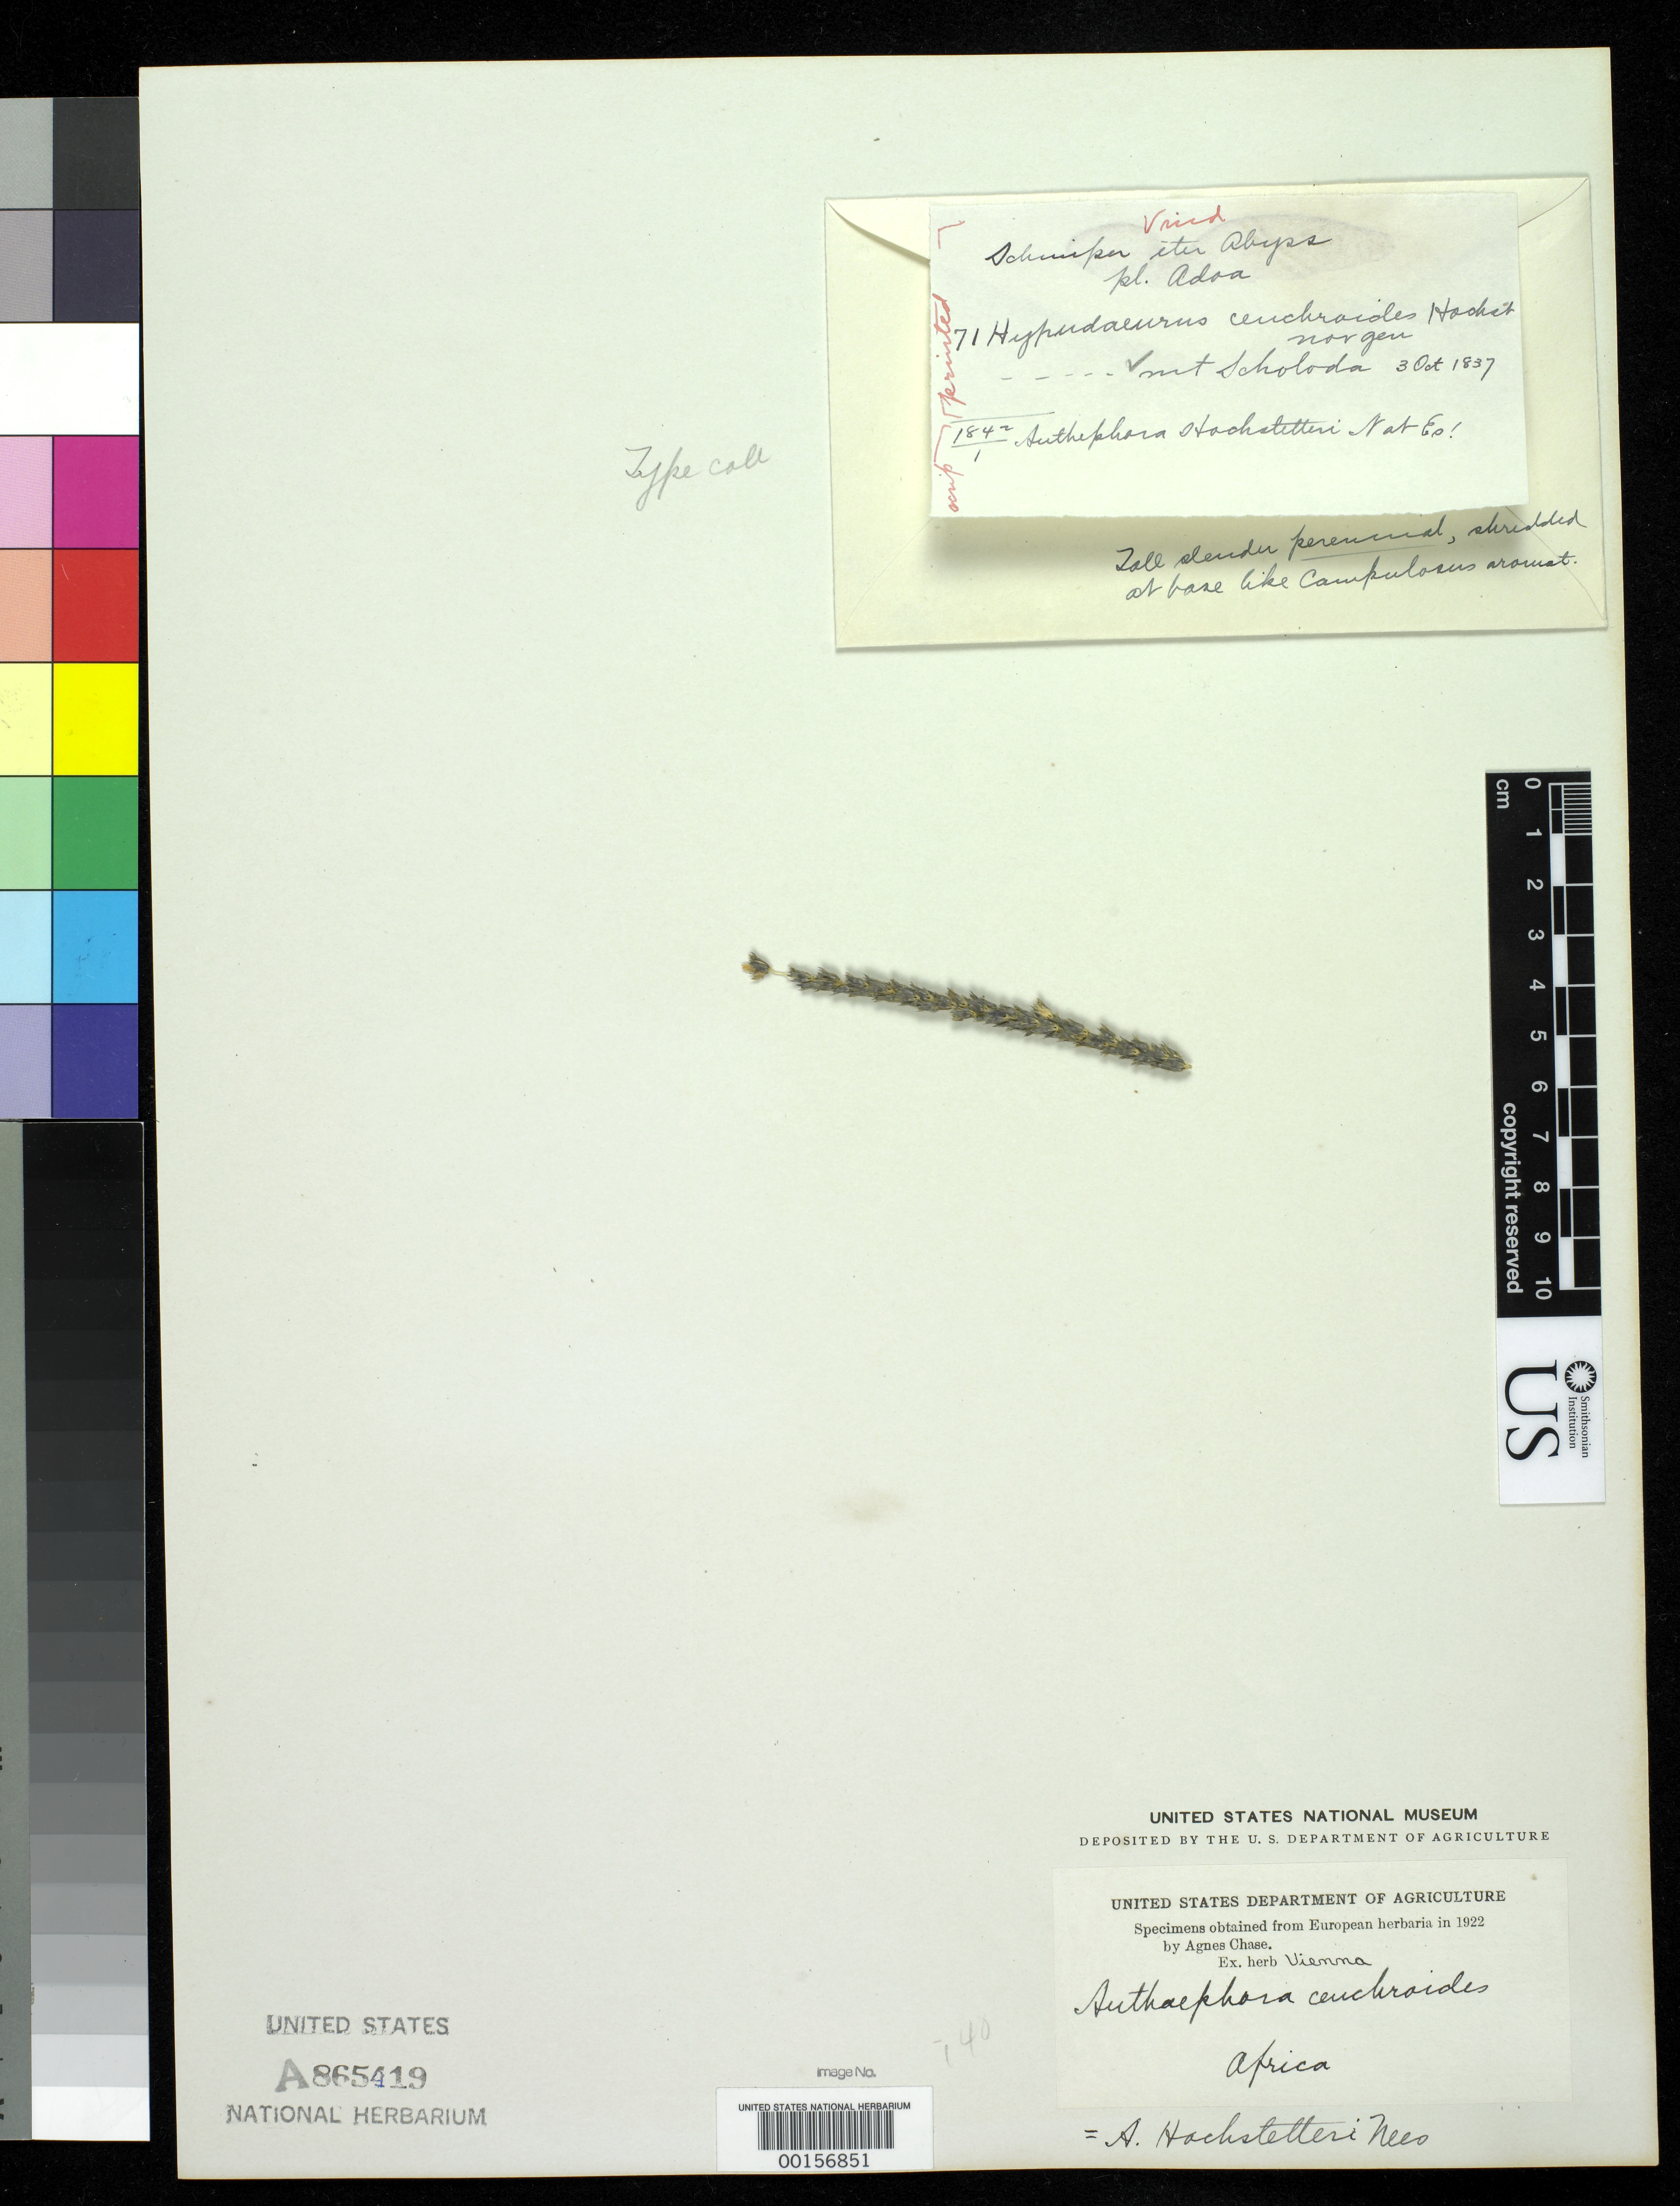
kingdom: Plantae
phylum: Tracheophyta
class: Liliopsida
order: Poales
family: Poaceae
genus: Anthephora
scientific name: Anthephora hochstetteri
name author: Nees ex Hochst.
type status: Type Fragment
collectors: G. W. Schimper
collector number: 71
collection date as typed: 03 Oct 1837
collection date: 1837-10-03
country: Ethiopia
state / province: Tigray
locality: Montis Scholoda.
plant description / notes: Currently accepted name as cited by W.D. Clayton & S.A. Renvoize in Fl. Trop. E. Africa (1982) & S.A. Phillips in Fl. Ethiopia & Eritrea (1995).; Fragment (infl.) of type ex herb. Vienna.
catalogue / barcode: US 865419A